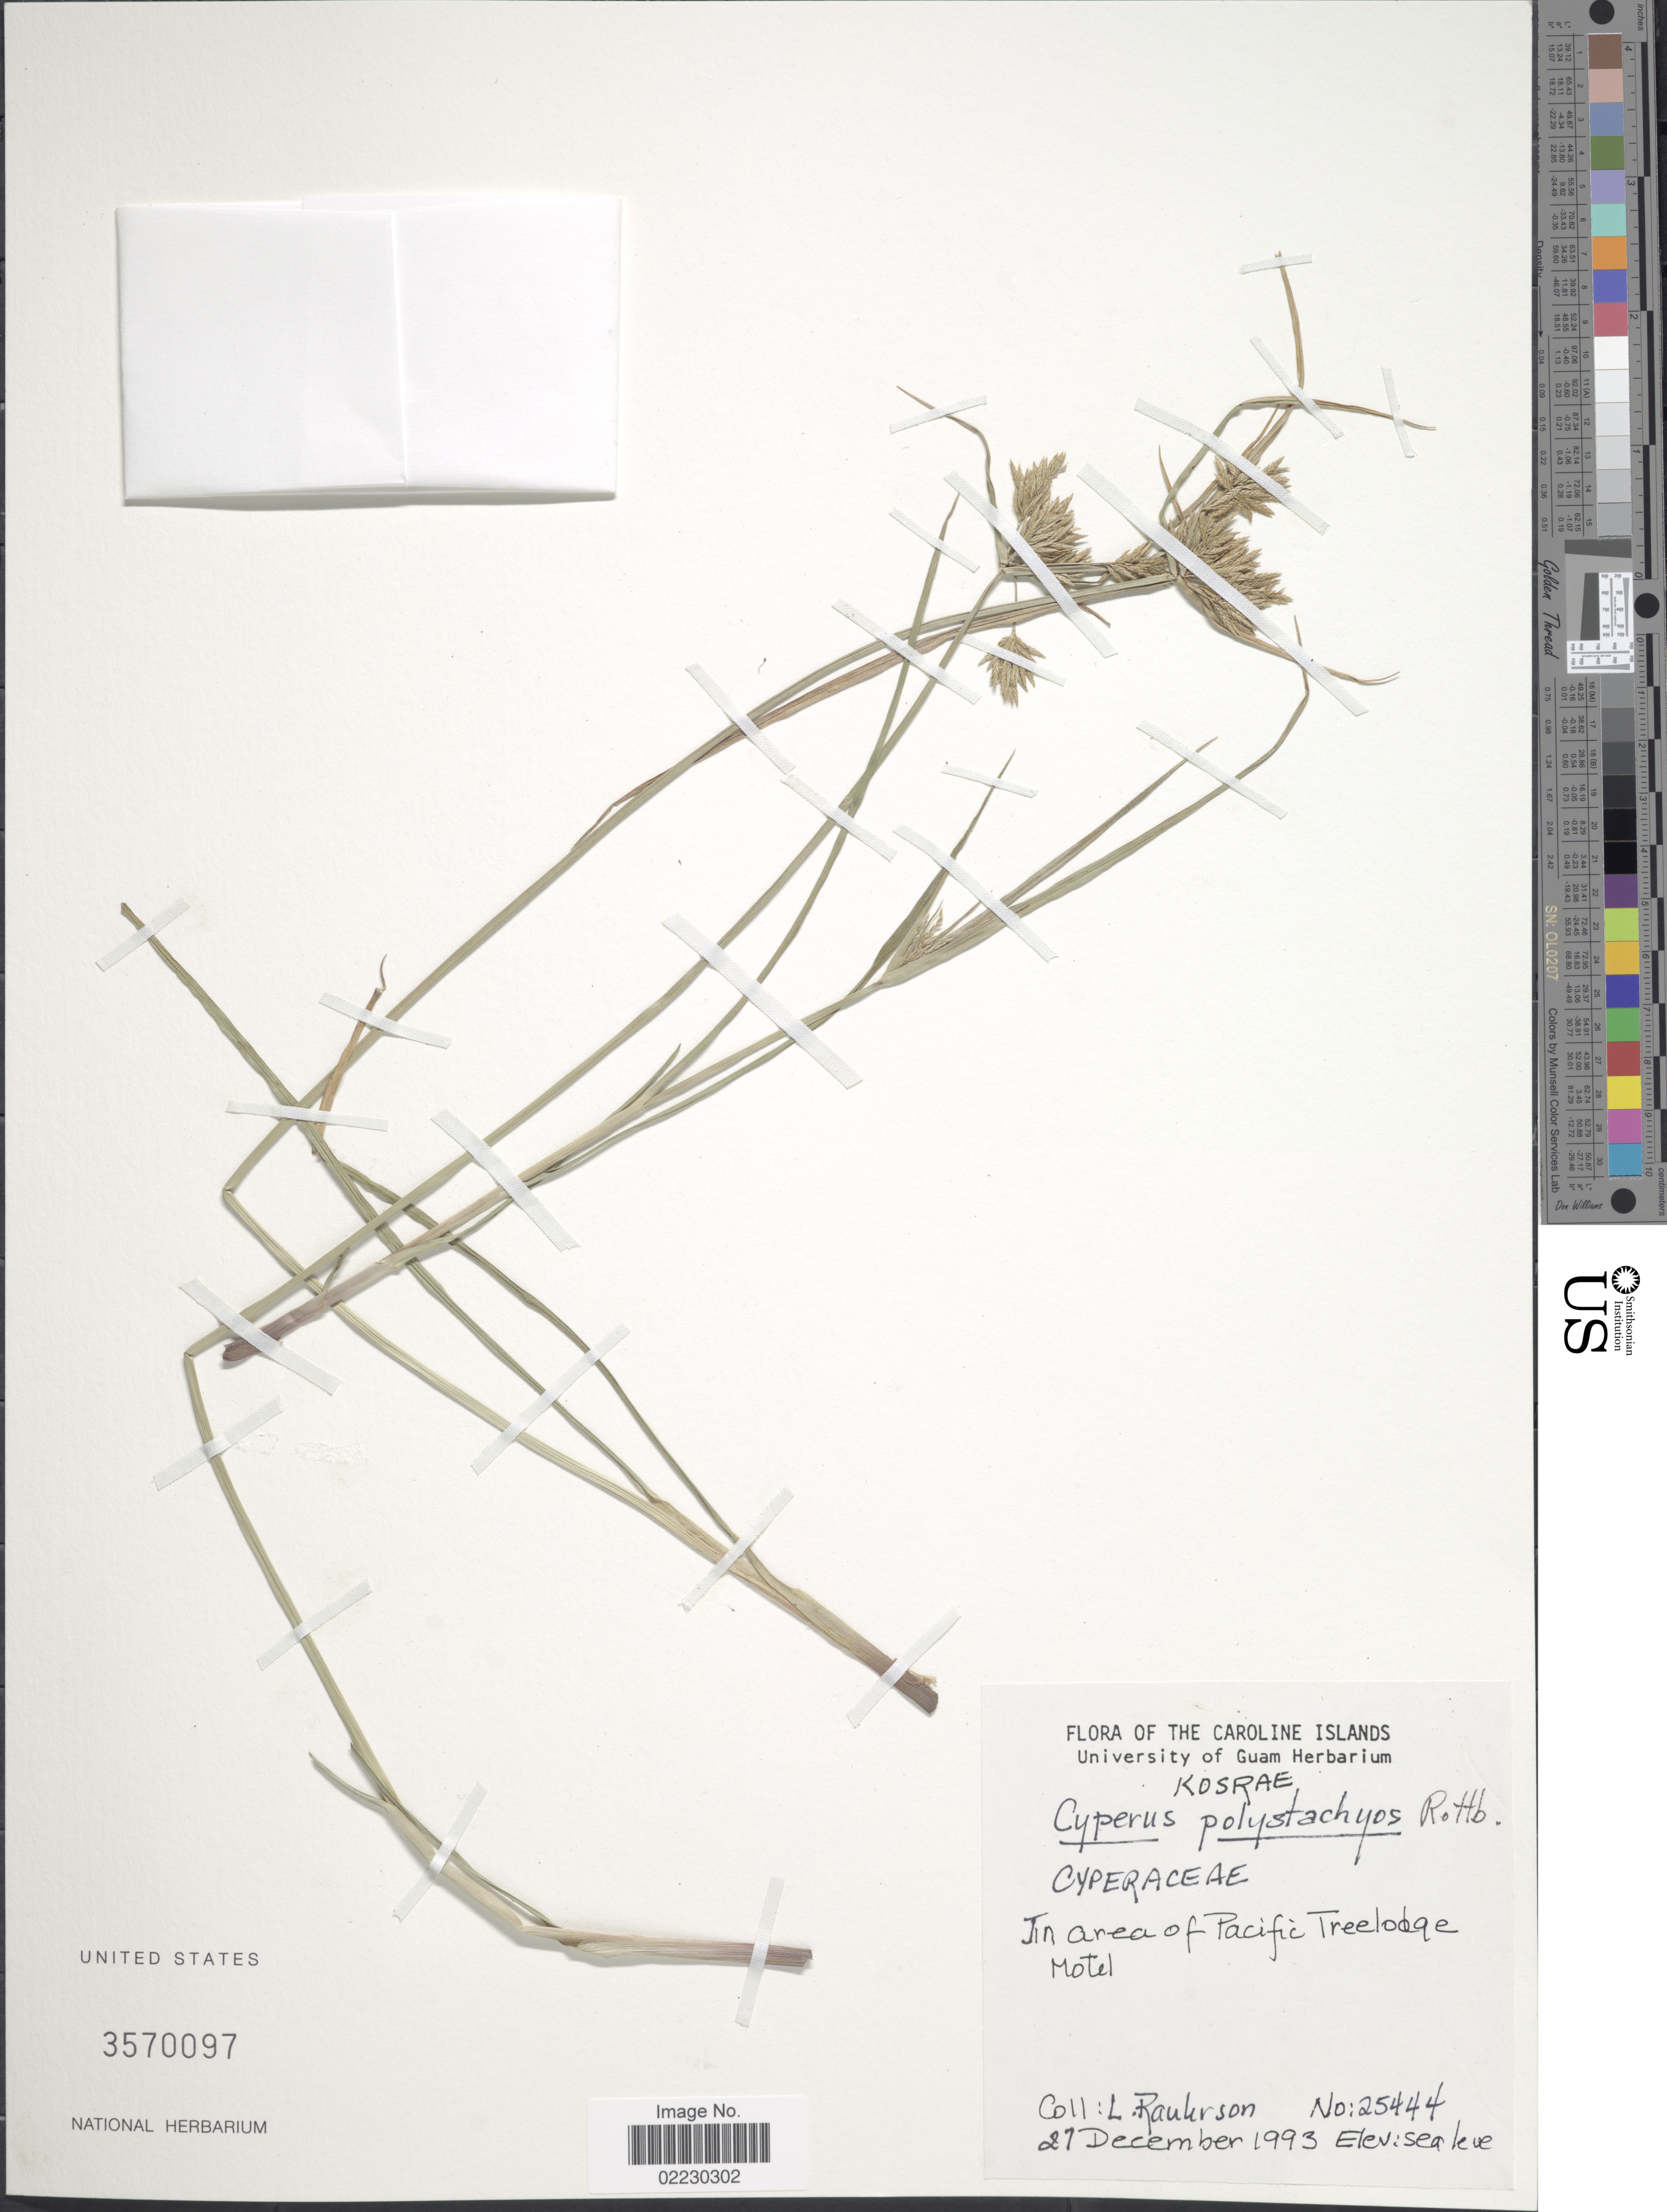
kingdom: Plantae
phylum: Tracheophyta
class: Liliopsida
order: Poales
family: Cyperaceae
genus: Cyperus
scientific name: Cyperus polystachyos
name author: Rottb.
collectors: L. Raulerson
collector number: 25444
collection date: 1993-12-27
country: Micronesia, Federated States of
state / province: Kosrae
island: Kosrae [Kusaie]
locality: Caroline Islands, in are of Pacific Treelooge Motel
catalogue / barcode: US 3570097